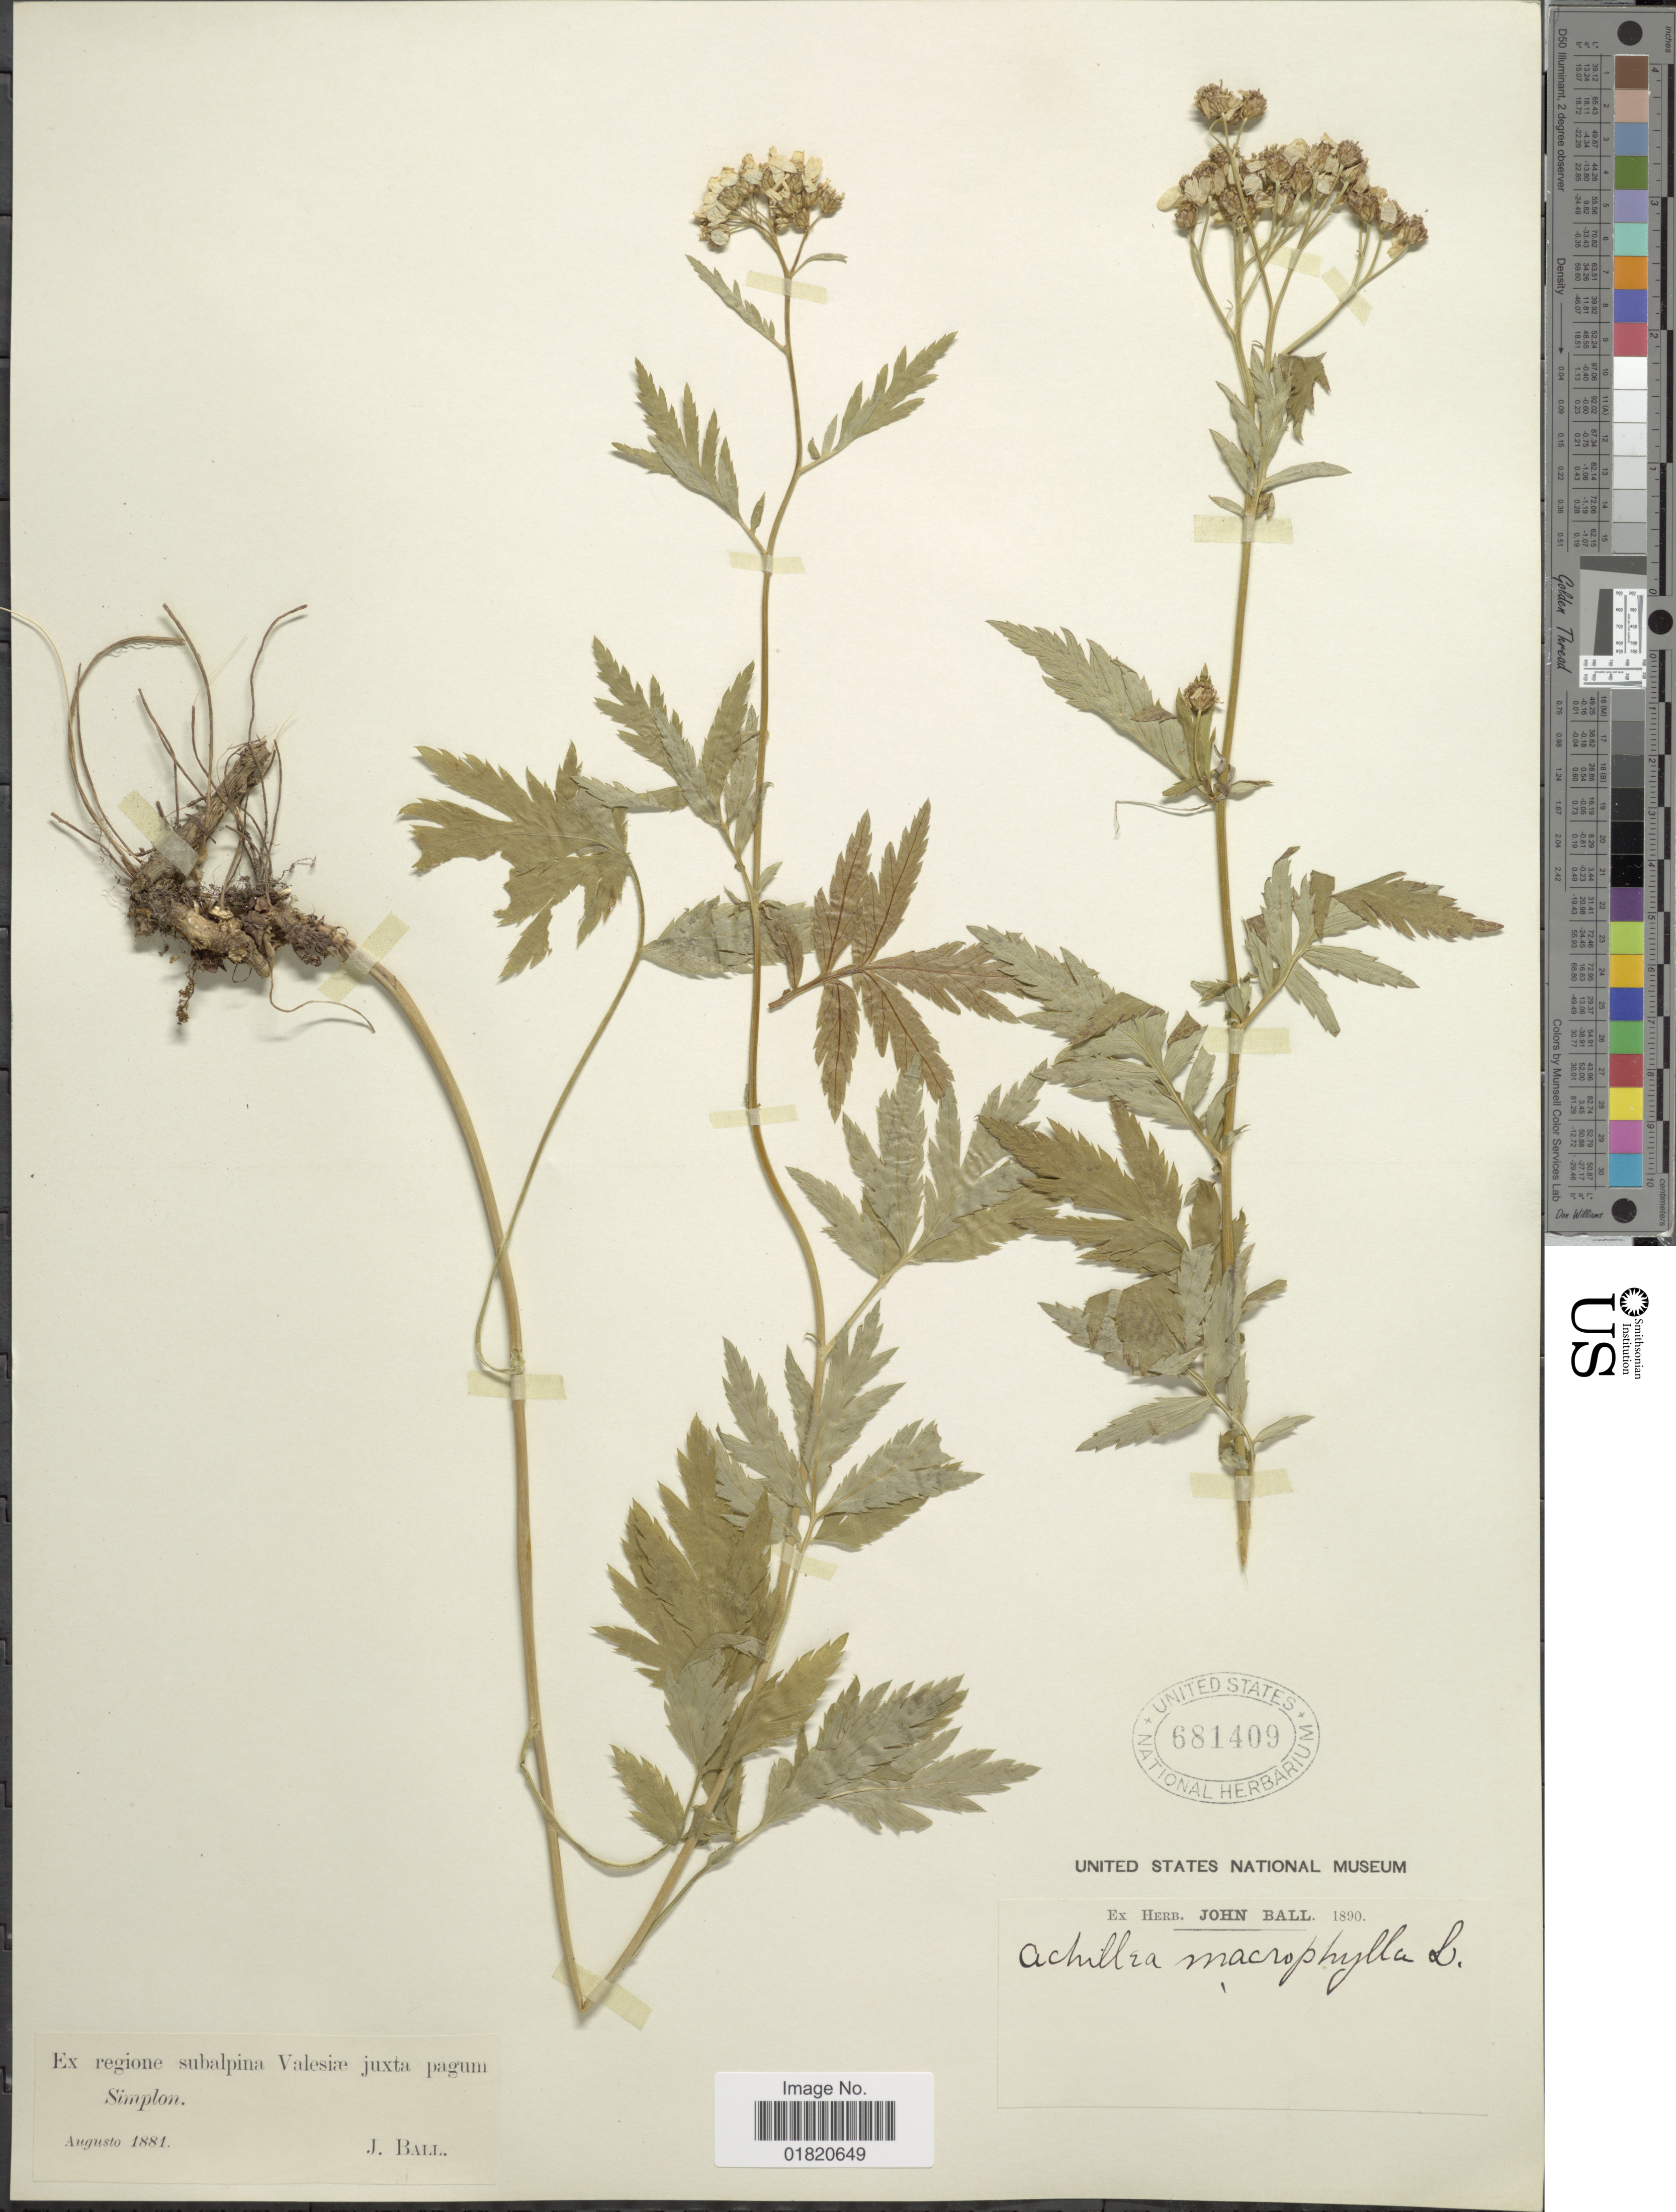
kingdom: Plantae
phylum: Tracheophyta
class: Magnoliopsida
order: Asterales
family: Asteraceae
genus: Achillea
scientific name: Achillea macrophylla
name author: L.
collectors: J. Ball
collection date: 1881-08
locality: Ex regione subalpine Valesiae juxta pagum Simplon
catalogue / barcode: US 681409